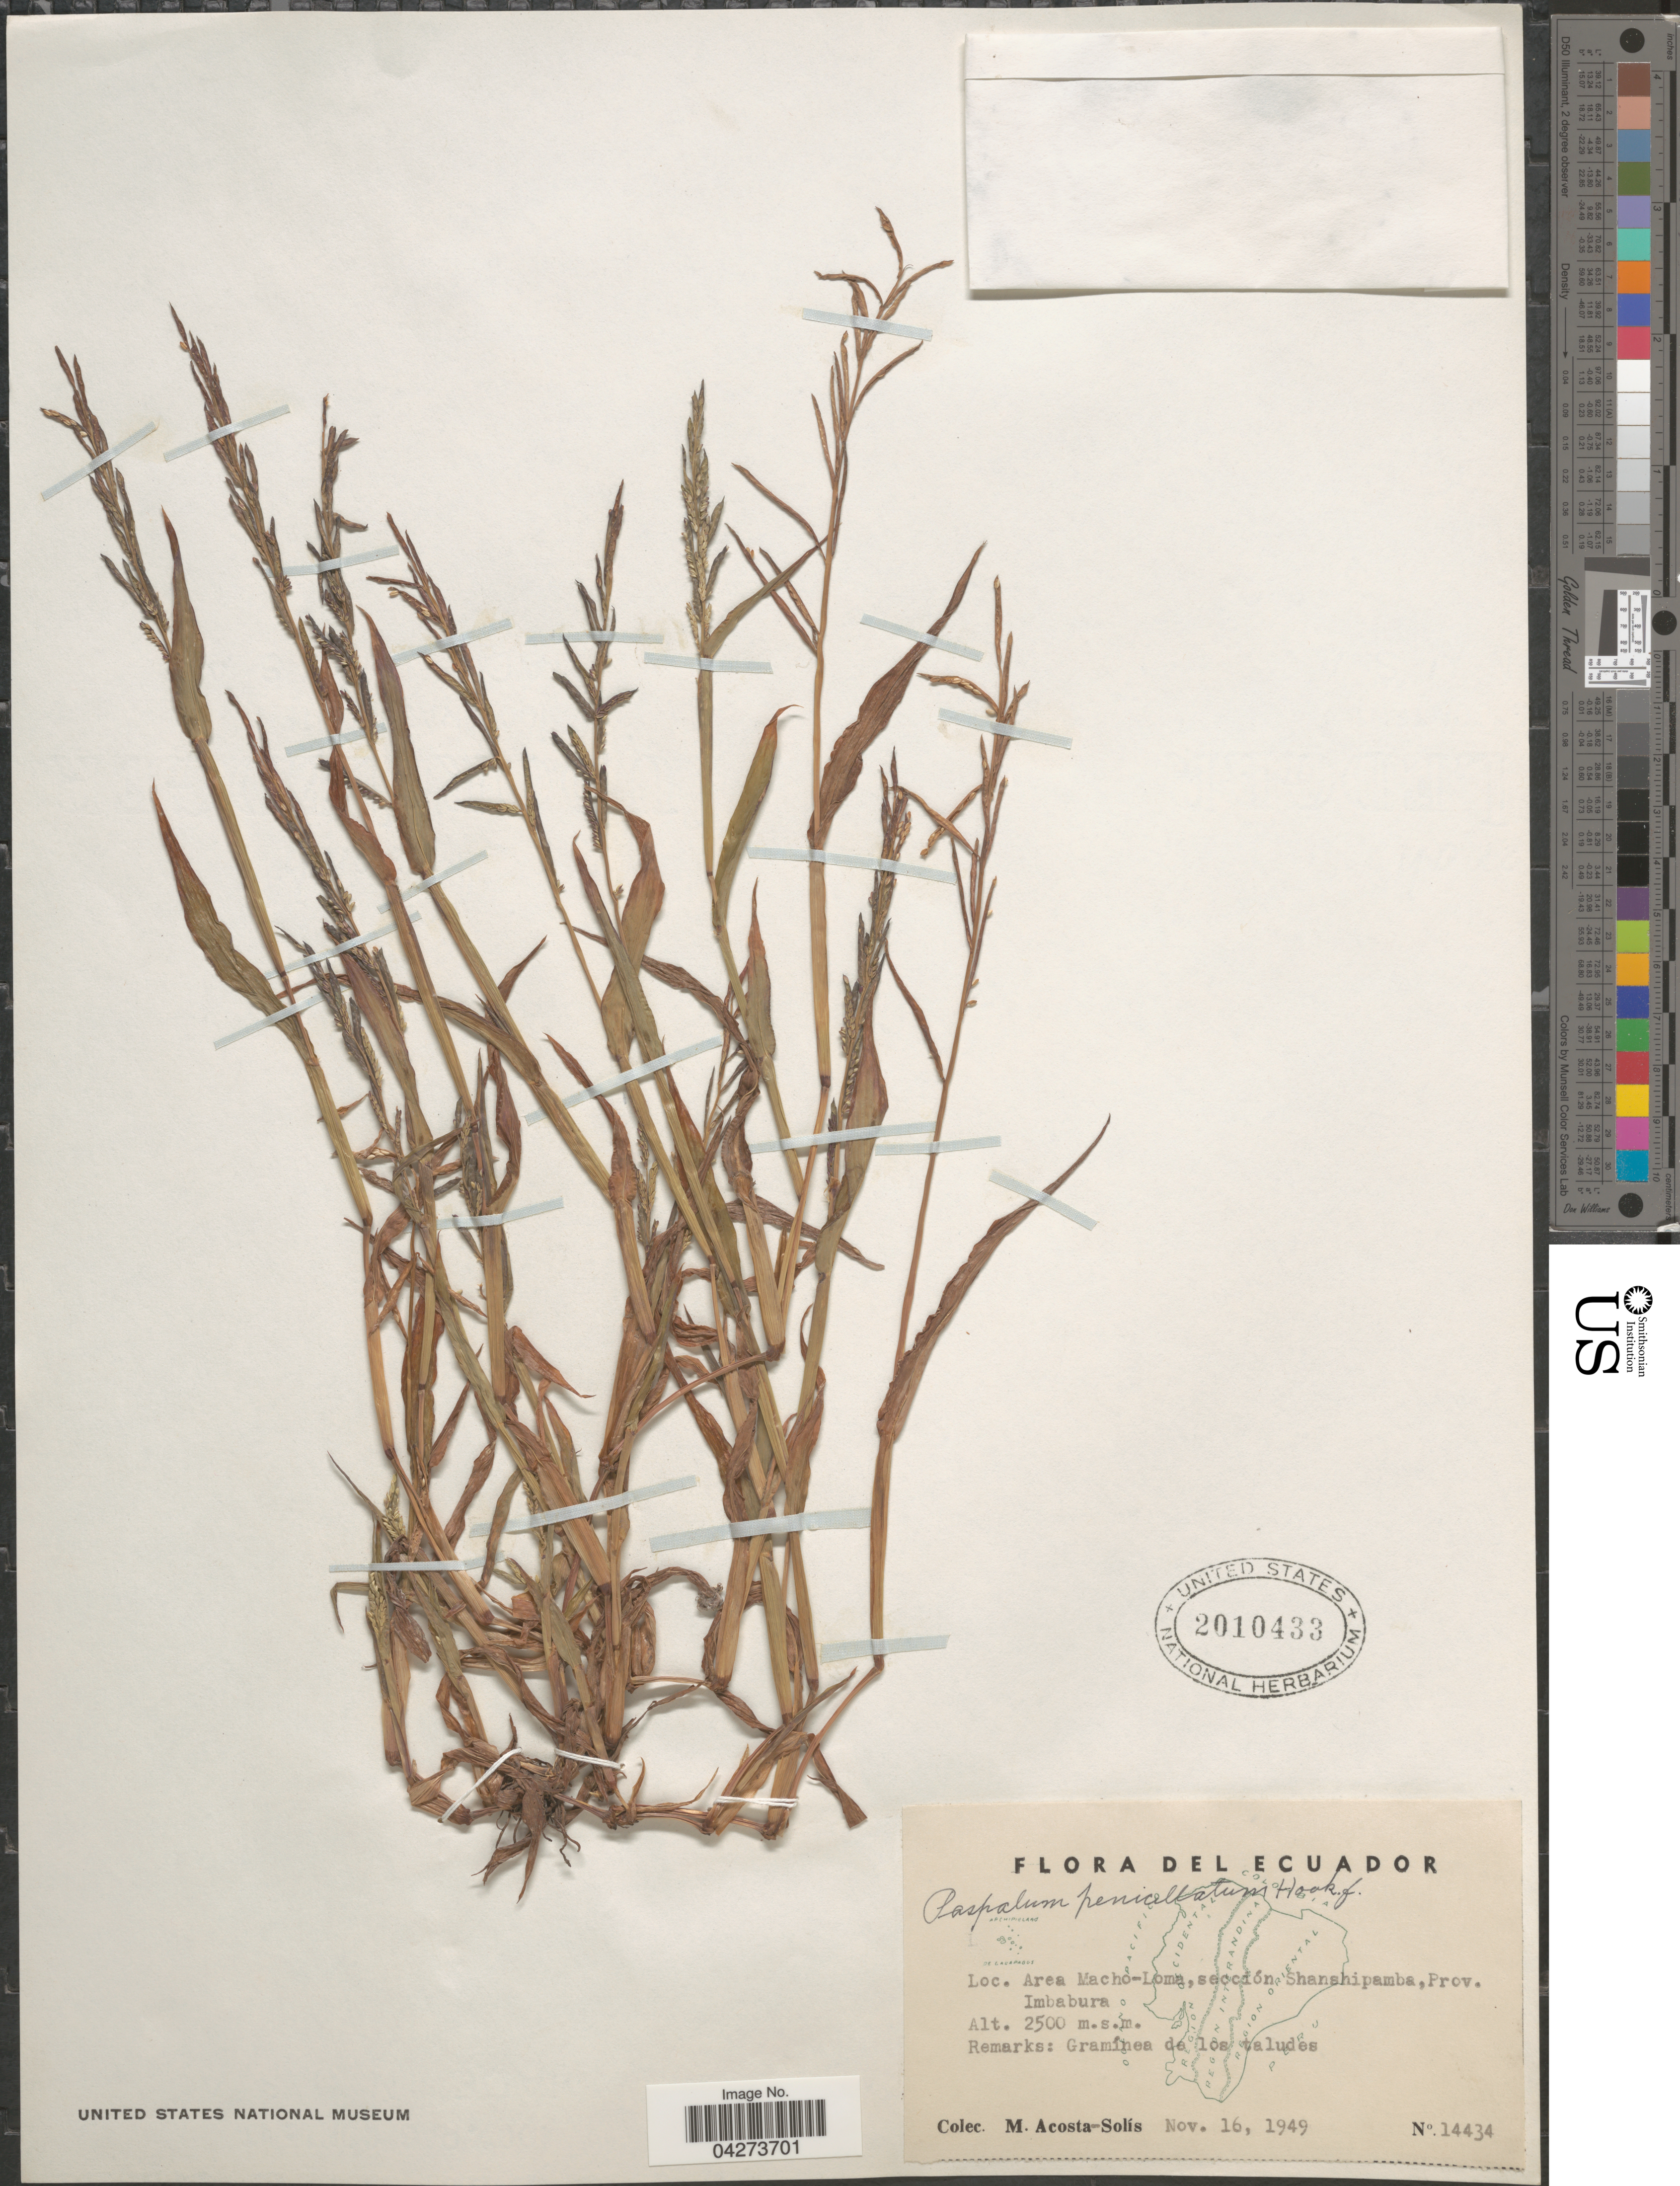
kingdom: Plantae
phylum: Tracheophyta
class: Liliopsida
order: Poales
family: Poaceae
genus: Paspalum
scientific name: Paspalum penicillatum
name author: Hook. f.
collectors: M. Acosta Solis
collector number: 14434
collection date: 1949-11-16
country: Ecuador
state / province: Imbabura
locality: Area Macho-Loma, sección Shanshipamba, Prov. Imbabura.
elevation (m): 2500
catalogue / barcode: US 2010433